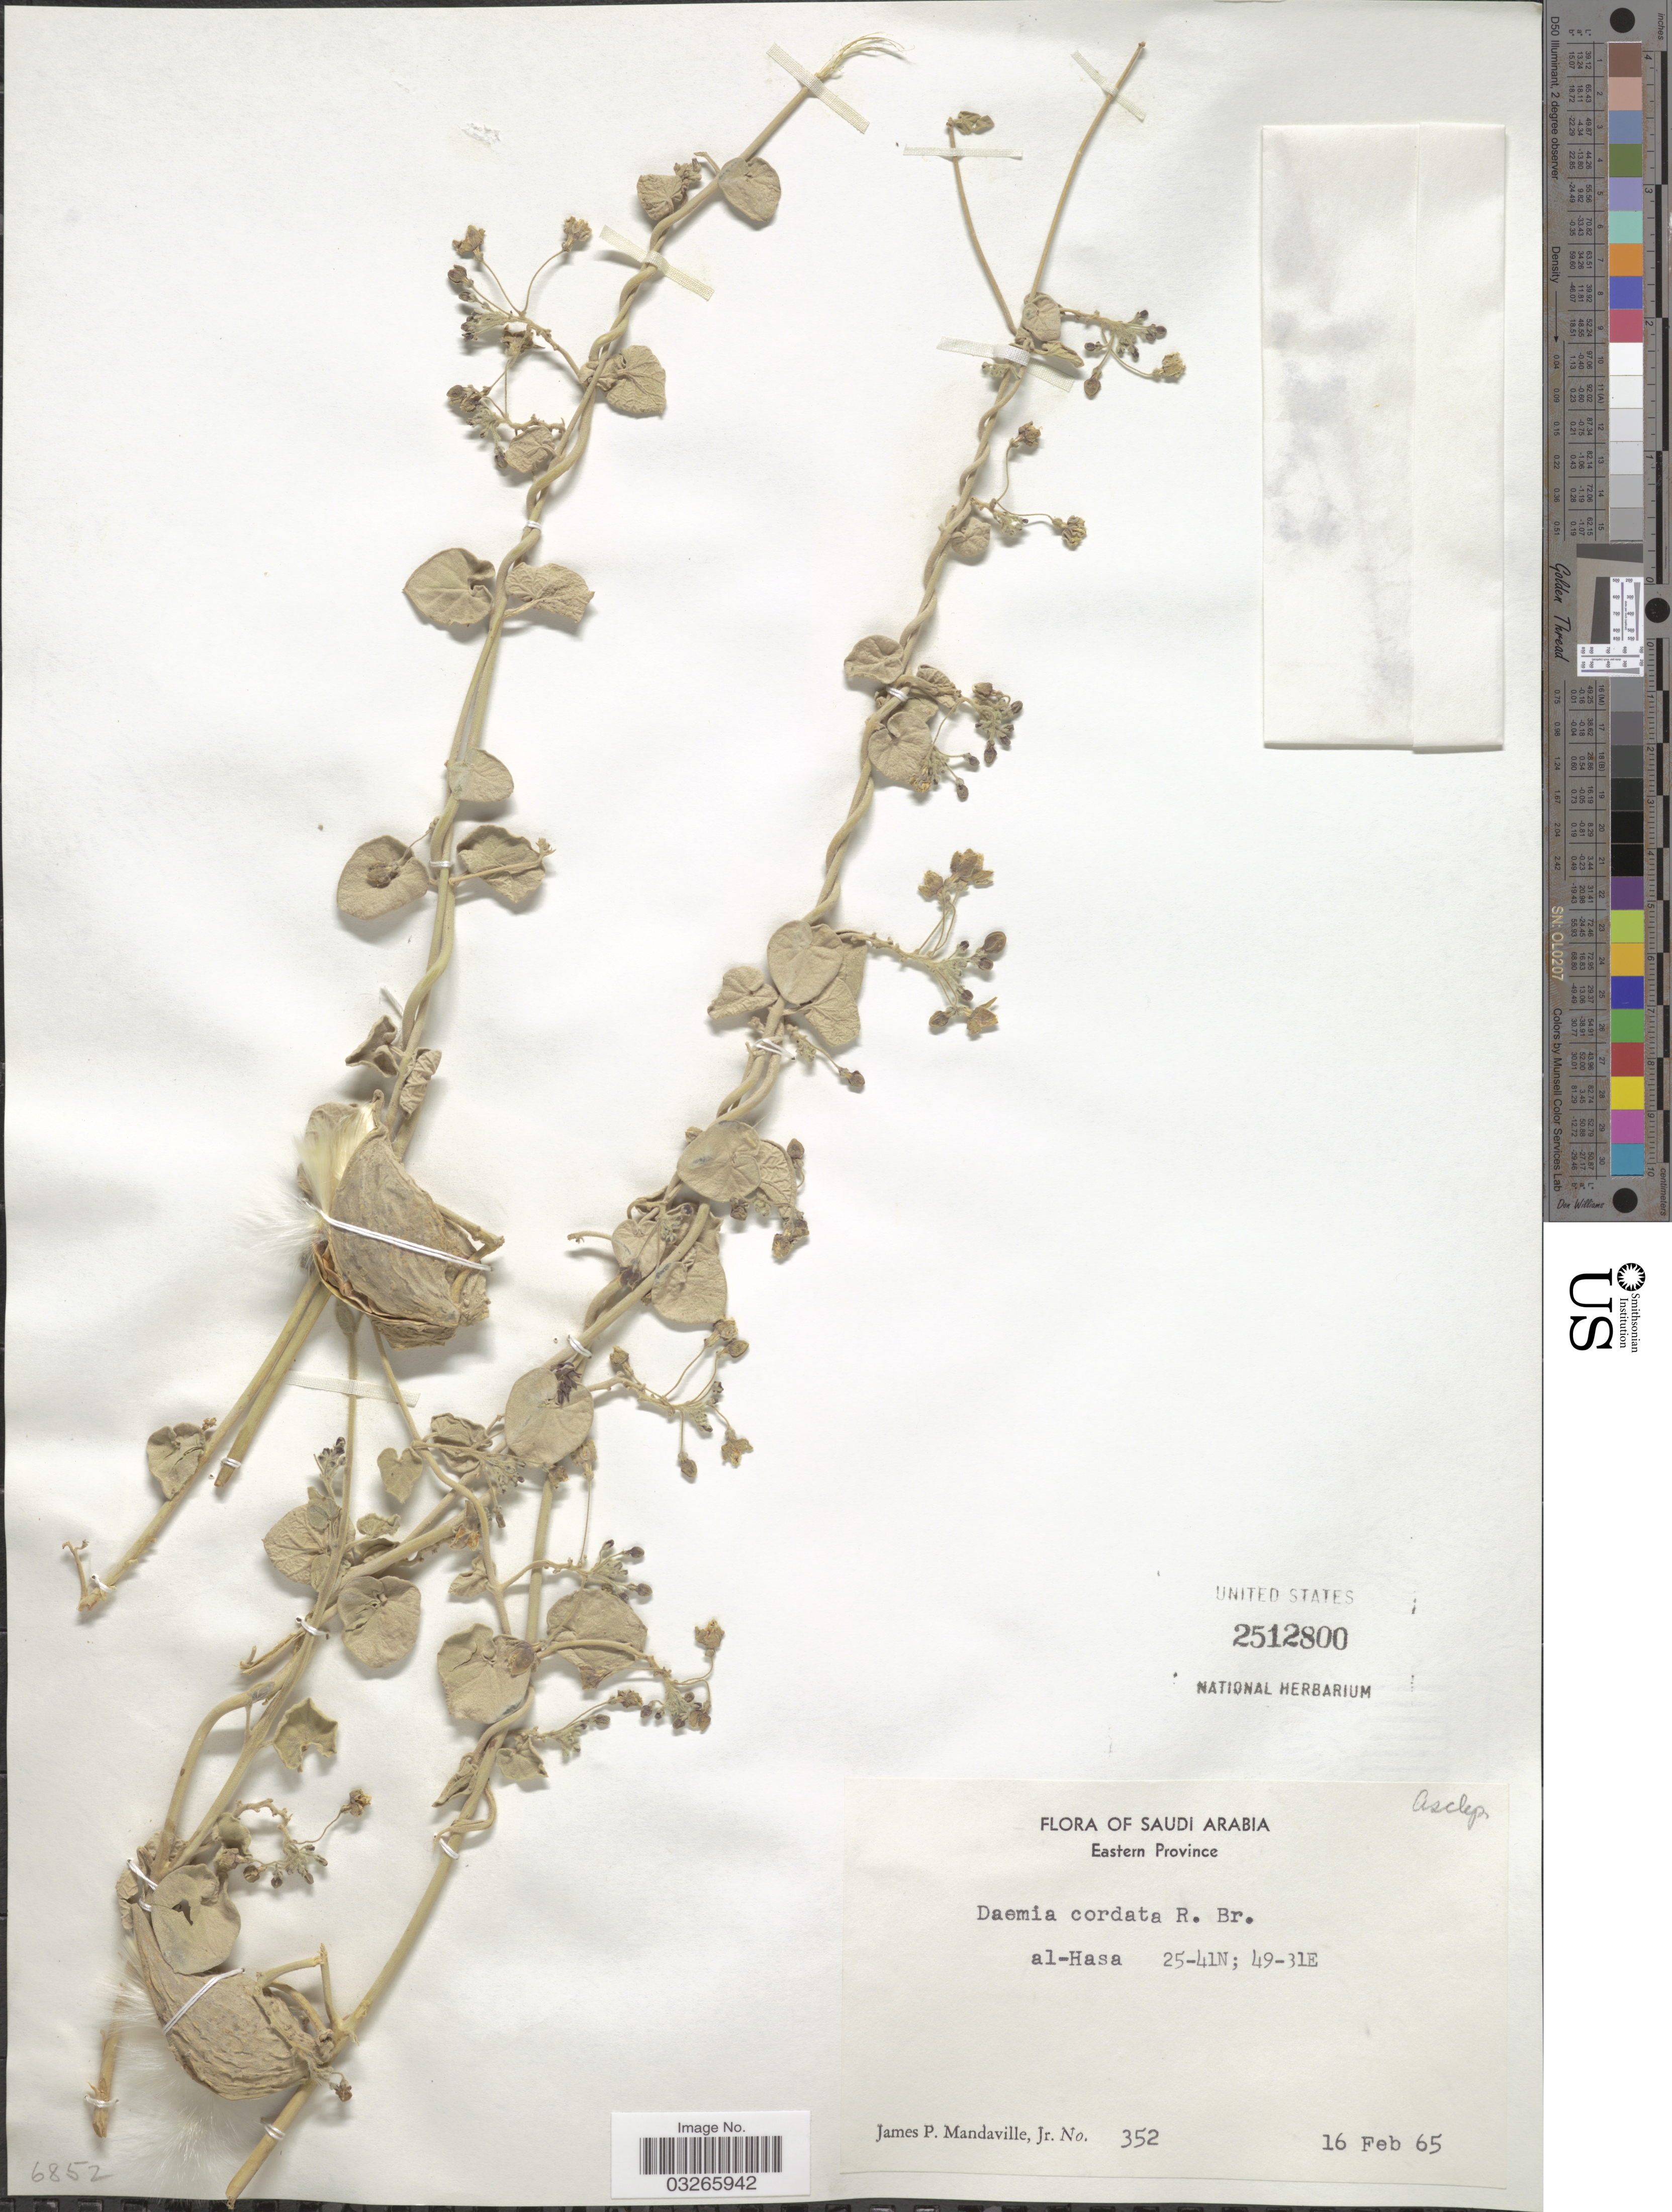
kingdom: Plantae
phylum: Tracheophyta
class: Magnoliopsida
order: Gentianales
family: Apocynaceae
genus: Doemia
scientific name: Doemia cordata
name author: (Forssk.) R. Br.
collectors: J. Mandaville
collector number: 352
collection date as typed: Transcribed d/m/y: 16/2/65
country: Saudi Arabia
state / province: Ash Sharqiyah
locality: Eastern Province. Al-Hasa.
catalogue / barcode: US 2512800